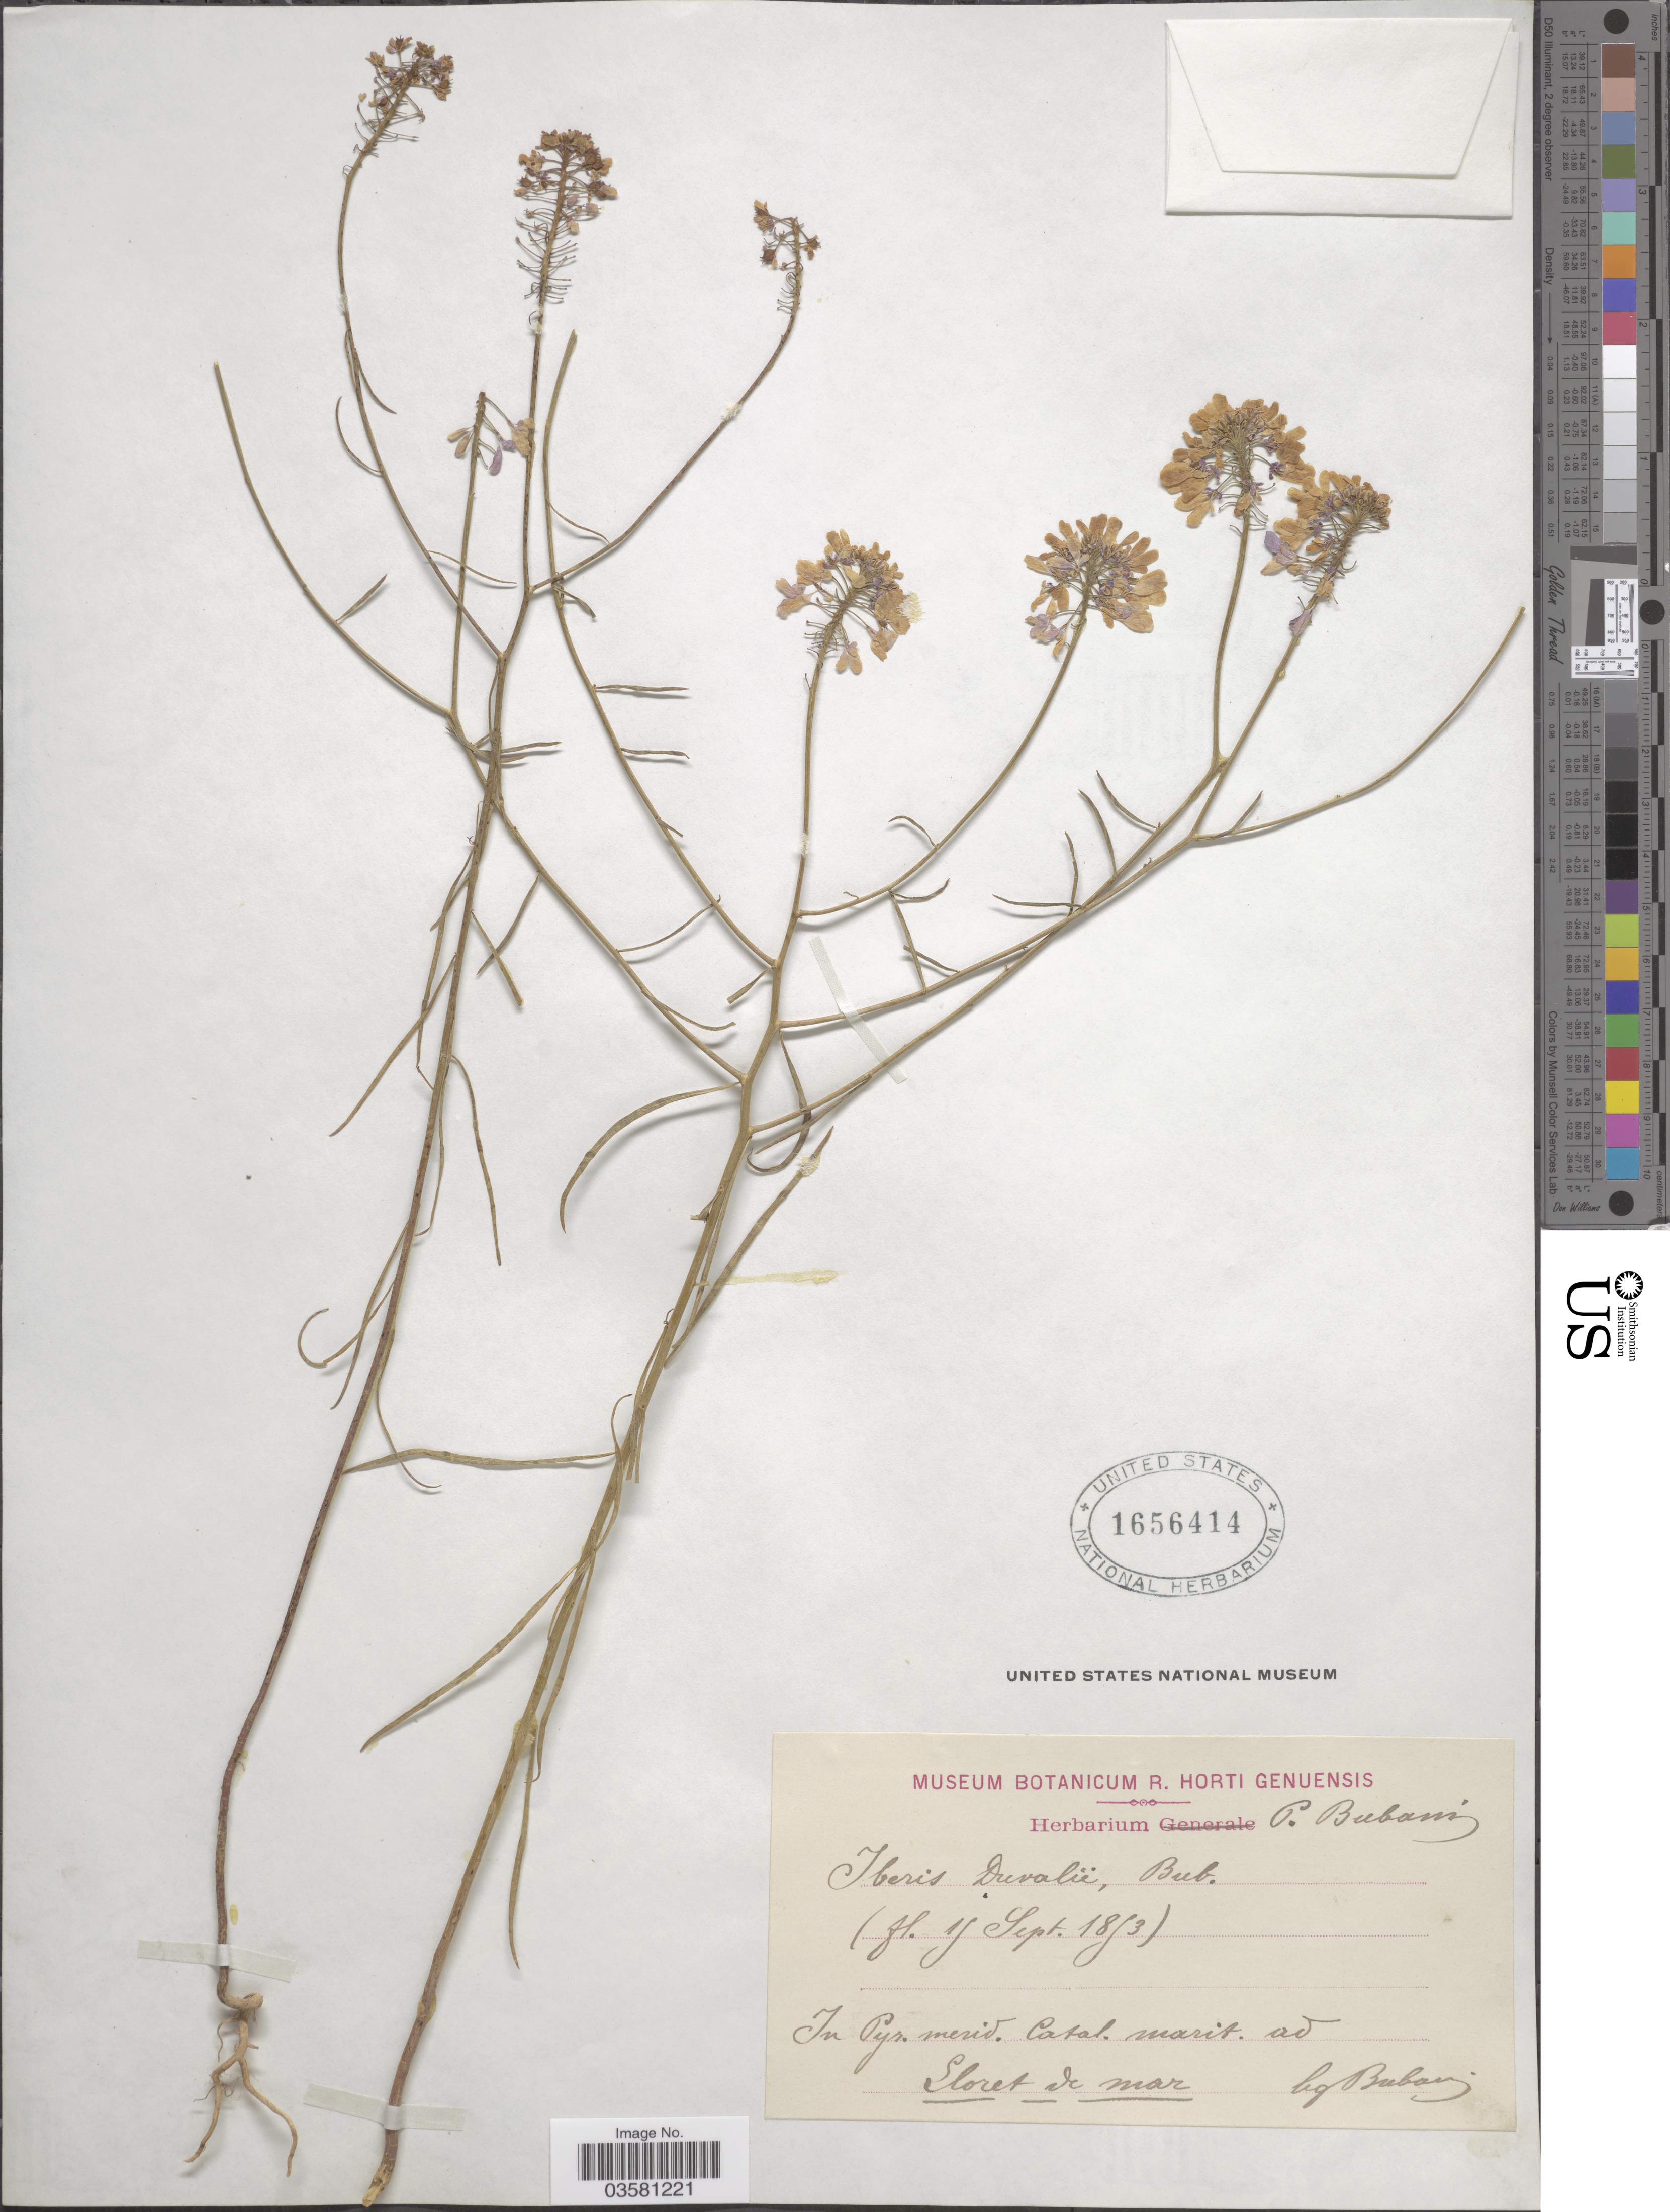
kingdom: Plantae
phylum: Tracheophyta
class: Magnoliopsida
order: Brassicales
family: Brassicaceae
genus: Iberis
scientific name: Iberis dunalii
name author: (Bubani) Cadevall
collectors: P. Bubani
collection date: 1853-09-15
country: Spain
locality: In Pyr. merid. Catal. marit. ad. Lloret de mar.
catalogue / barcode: US 1656414